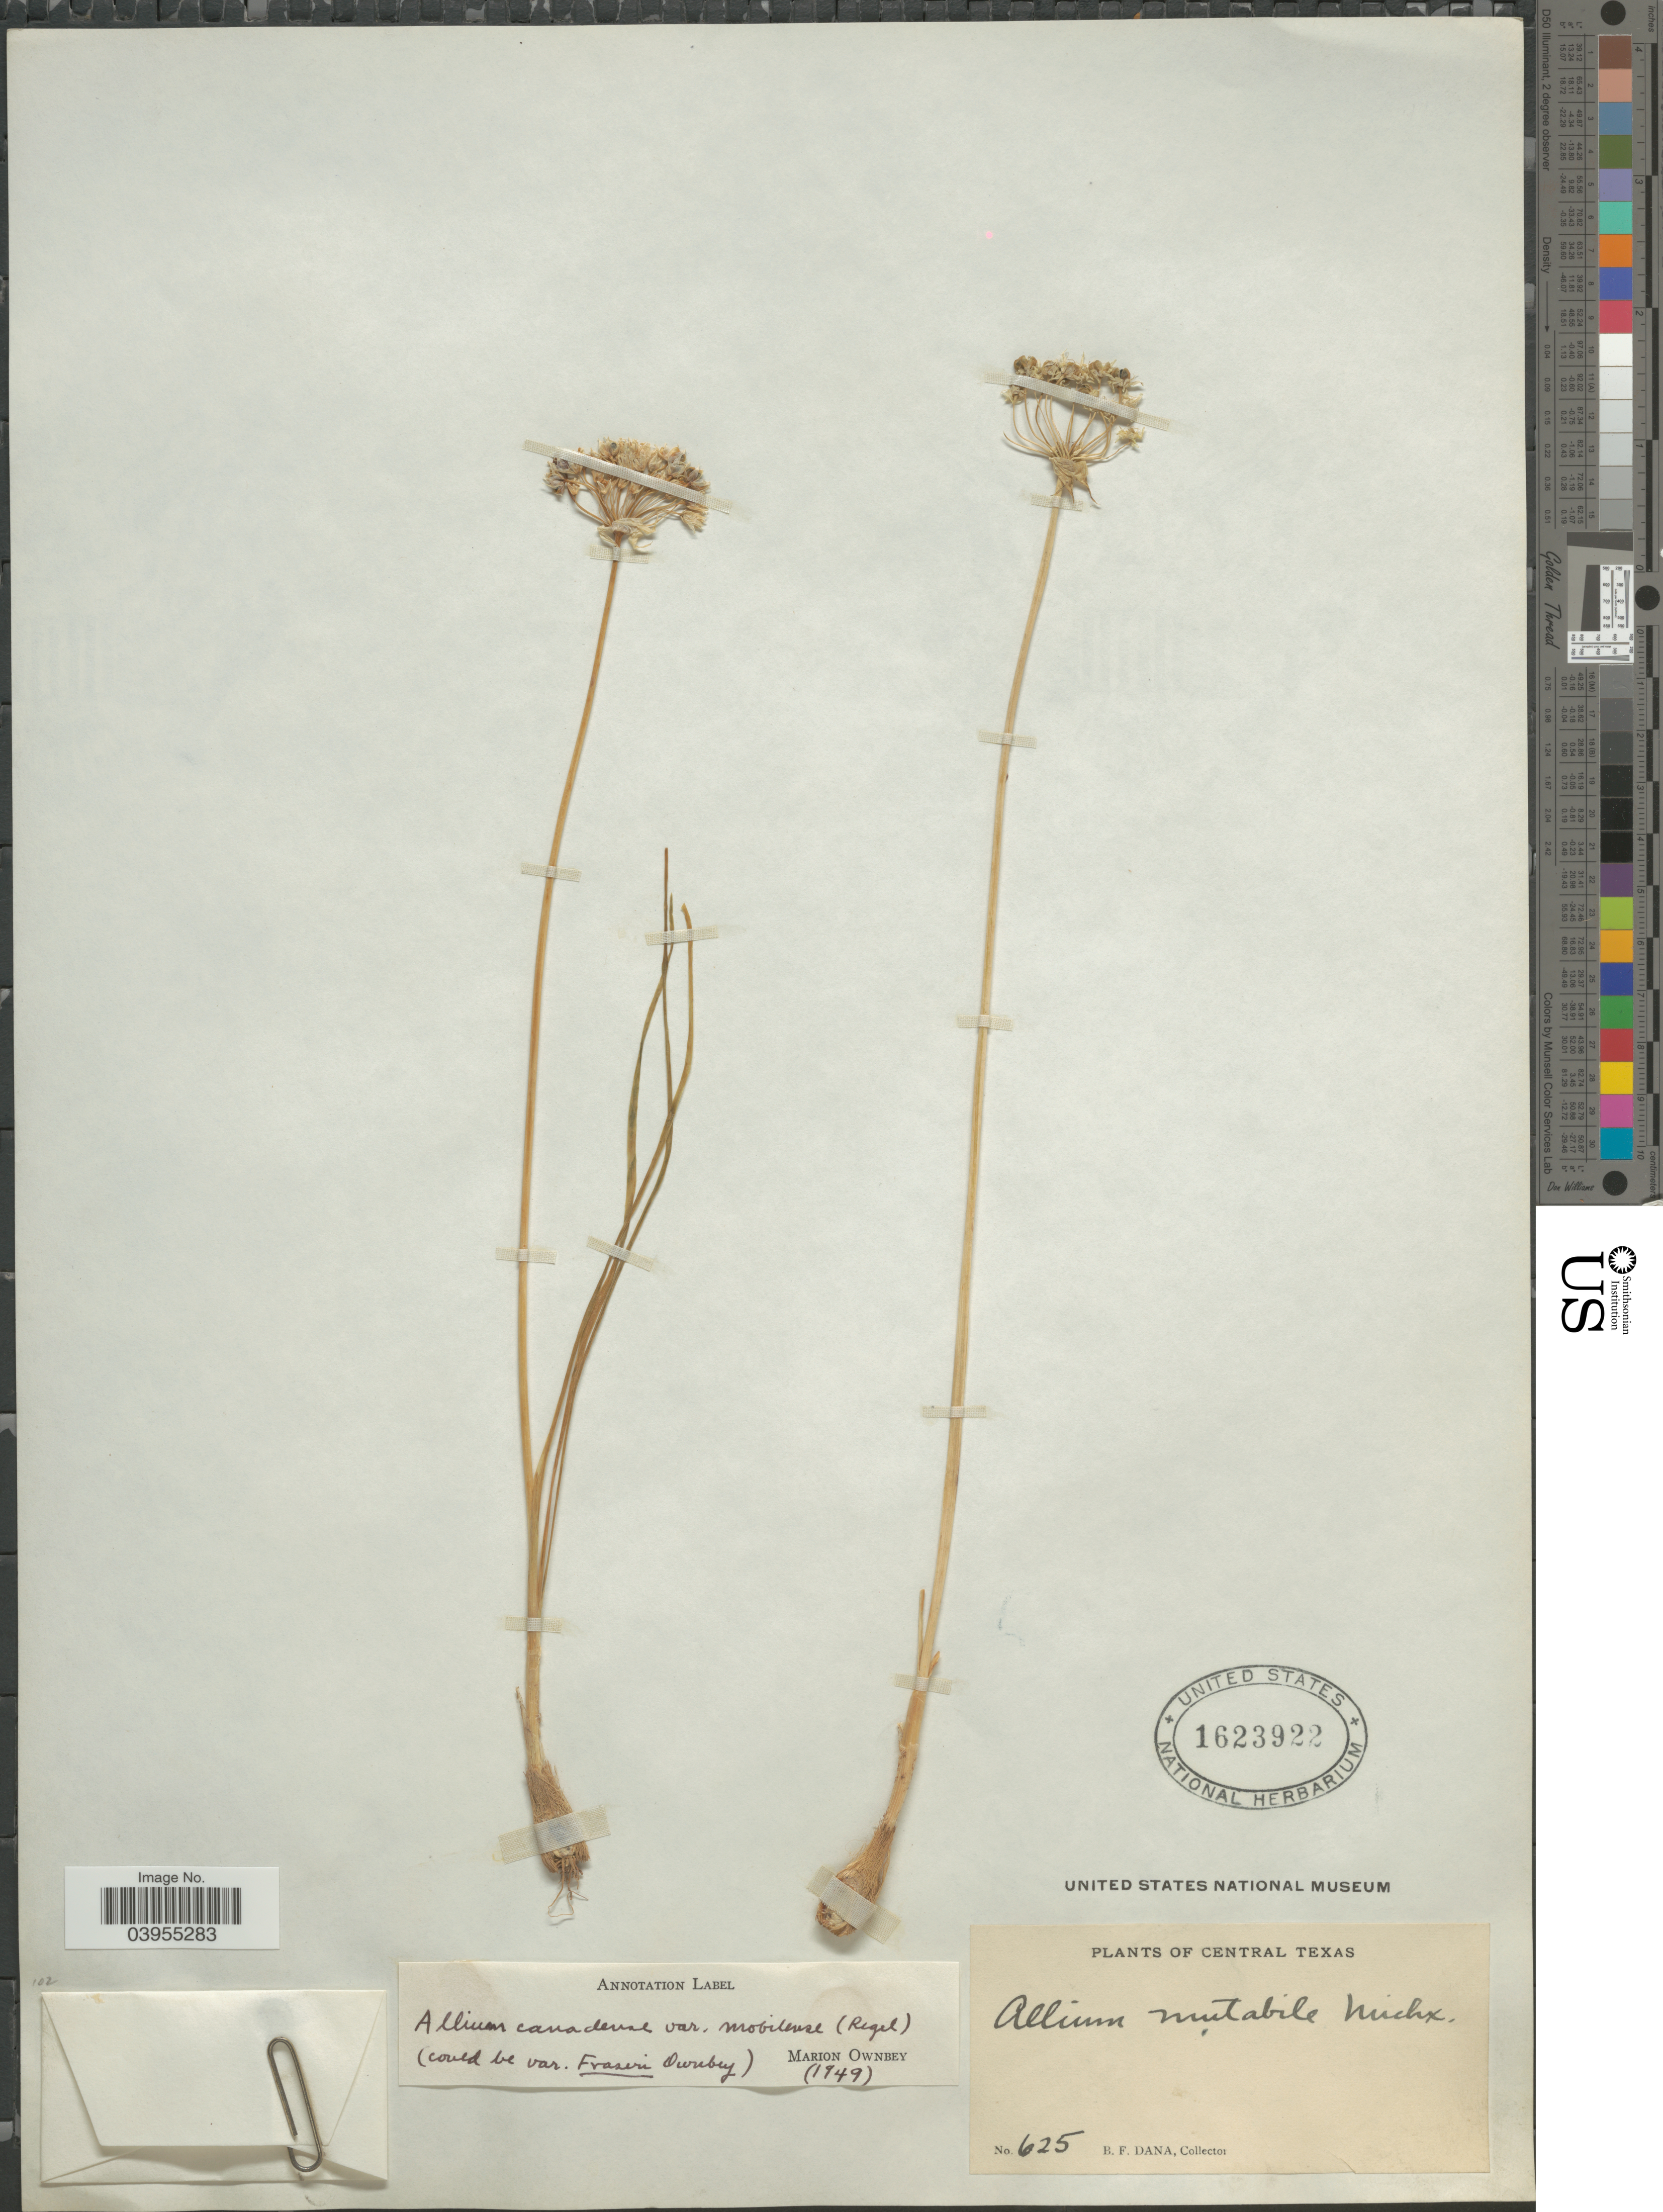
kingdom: Plantae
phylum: Tracheophyta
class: Liliopsida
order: Asparagales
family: Amaryllidaceae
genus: Allium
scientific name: Allium canadense var. mobilense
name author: (Regel) Traub & Ownbey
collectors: B. Dana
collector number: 625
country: United States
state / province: Texas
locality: Central Texas.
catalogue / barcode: US 1623922